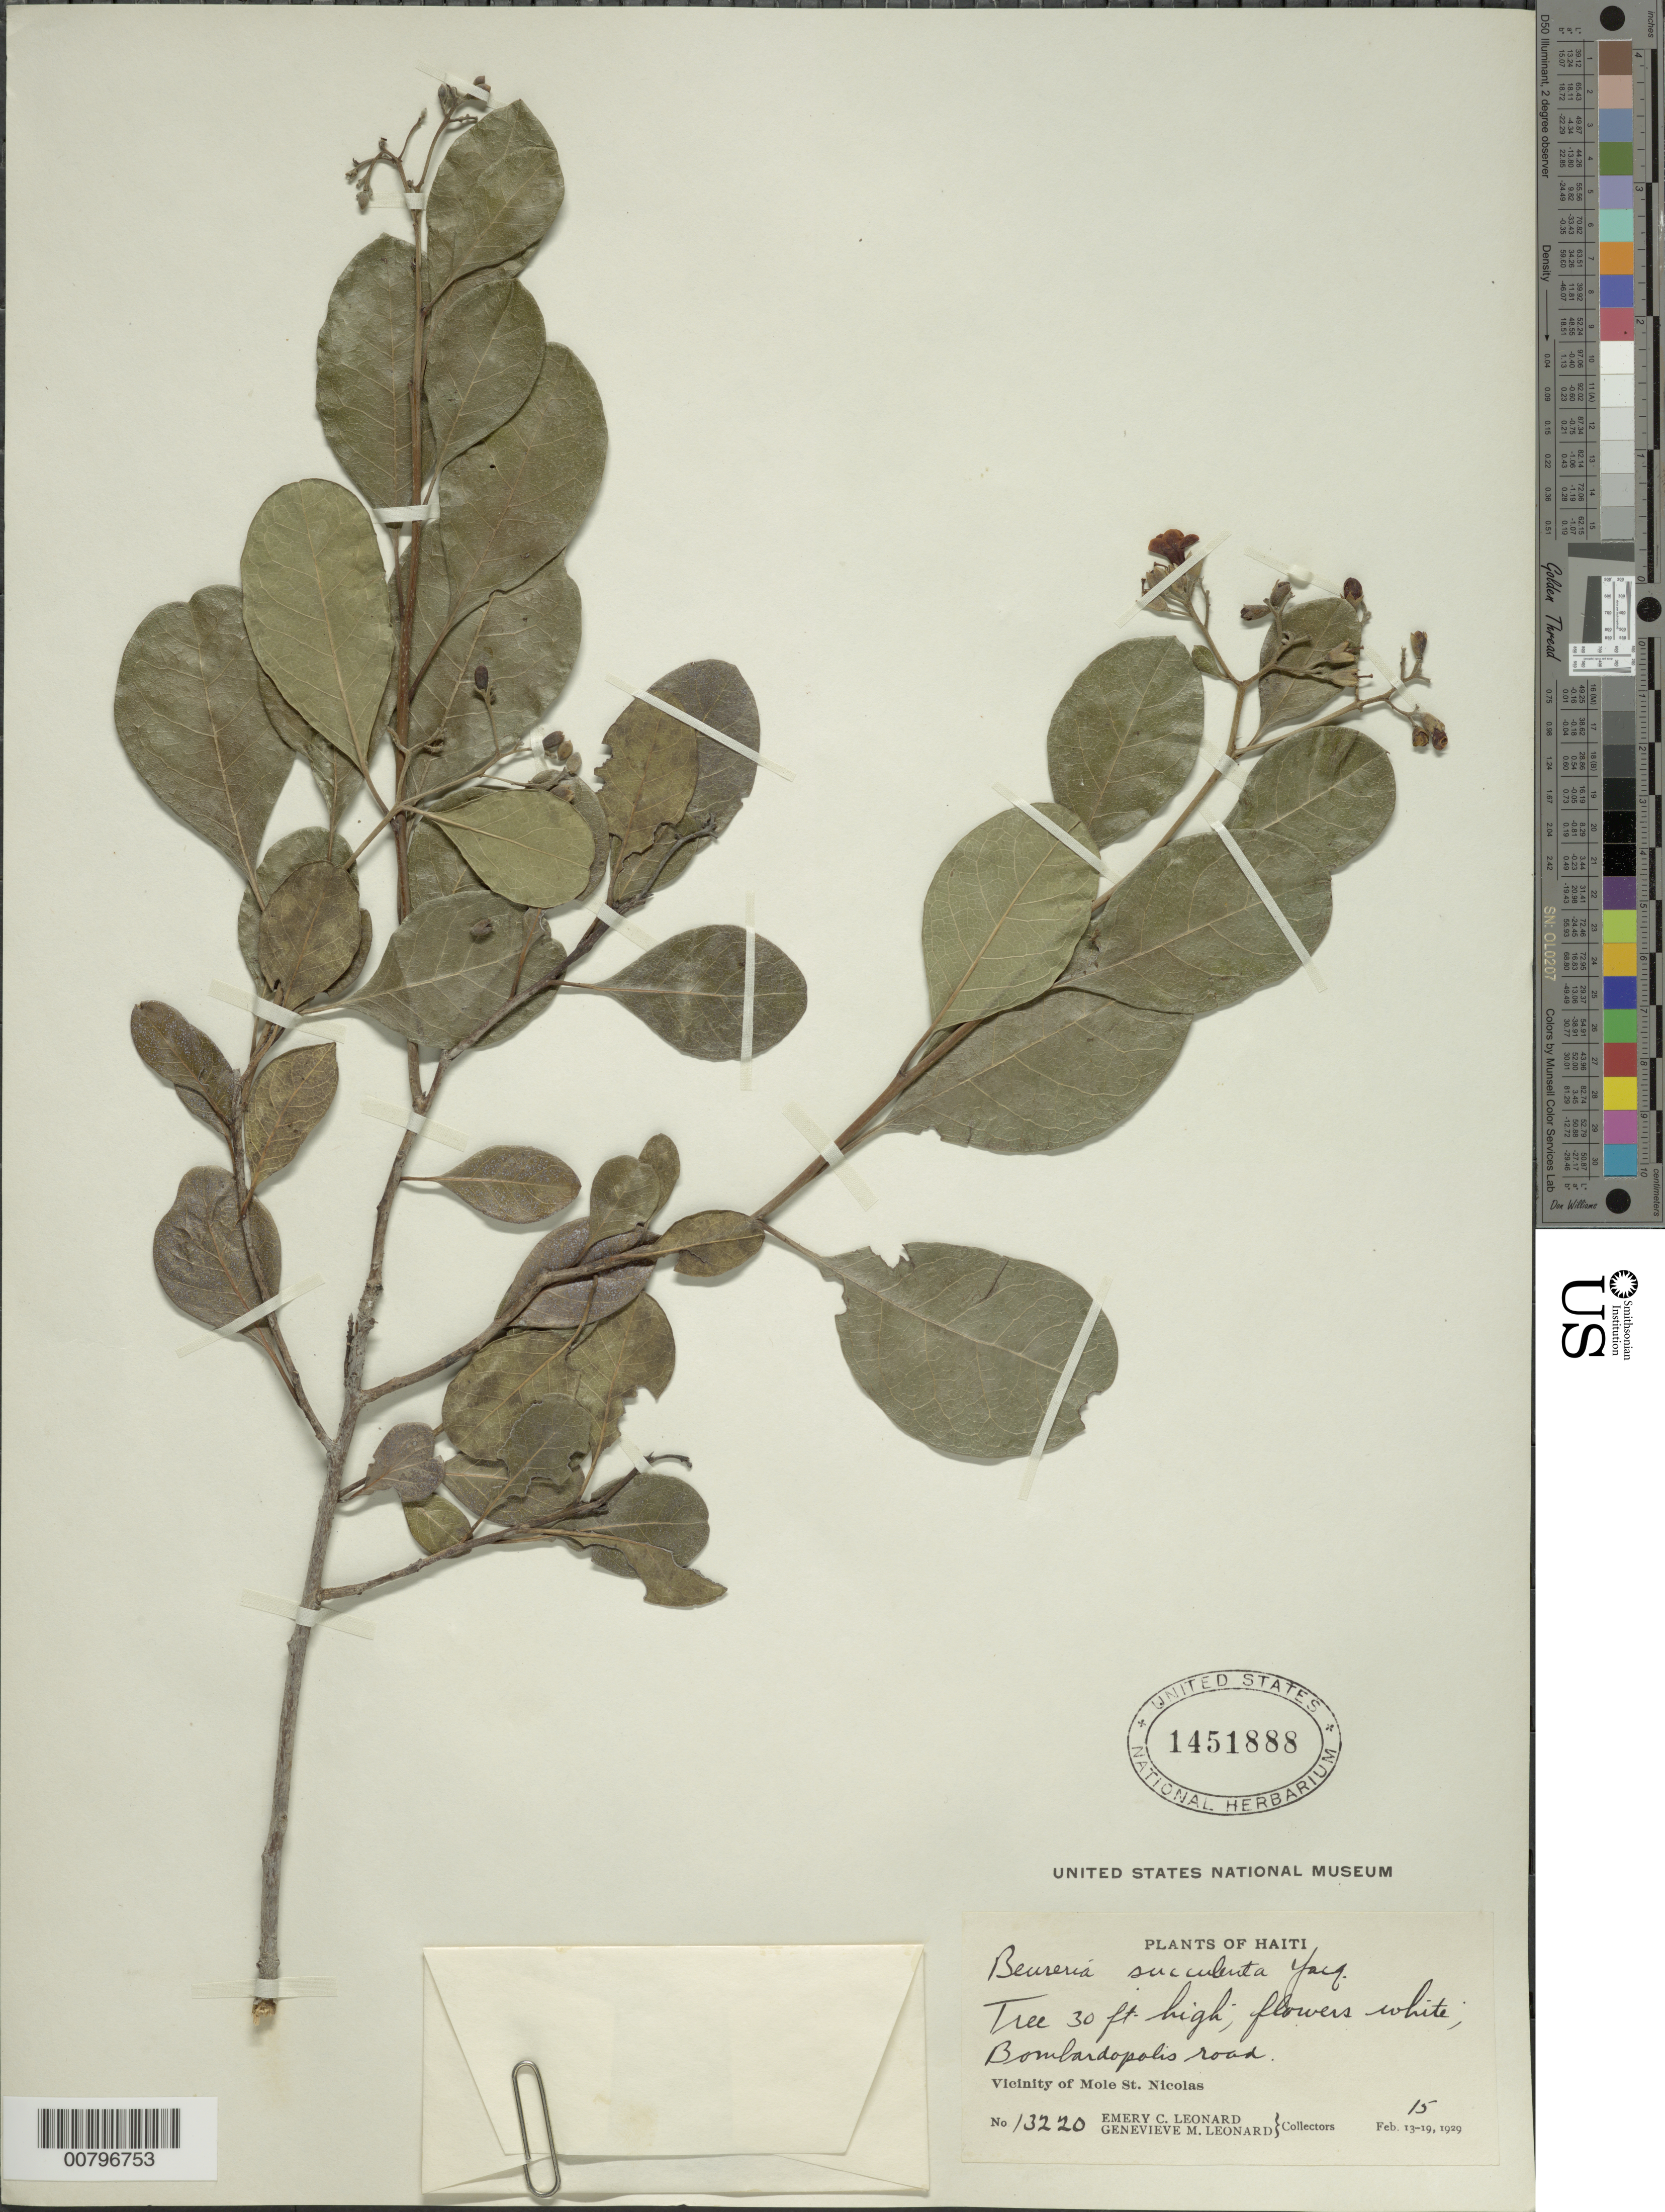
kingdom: Plantae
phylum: Tracheophyta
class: Magnoliopsida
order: Boraginales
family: Ehretiaceae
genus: Bourreria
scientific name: Bourreria succulenta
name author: Jacq.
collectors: E. C. Leonard & G. M. Leonard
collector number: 13220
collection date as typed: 15 Feb 1929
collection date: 1929-02-15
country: Haiti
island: Hispaniola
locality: Vicinity of Mole St. Nicolas, Bombardopolis road.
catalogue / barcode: US 1451888